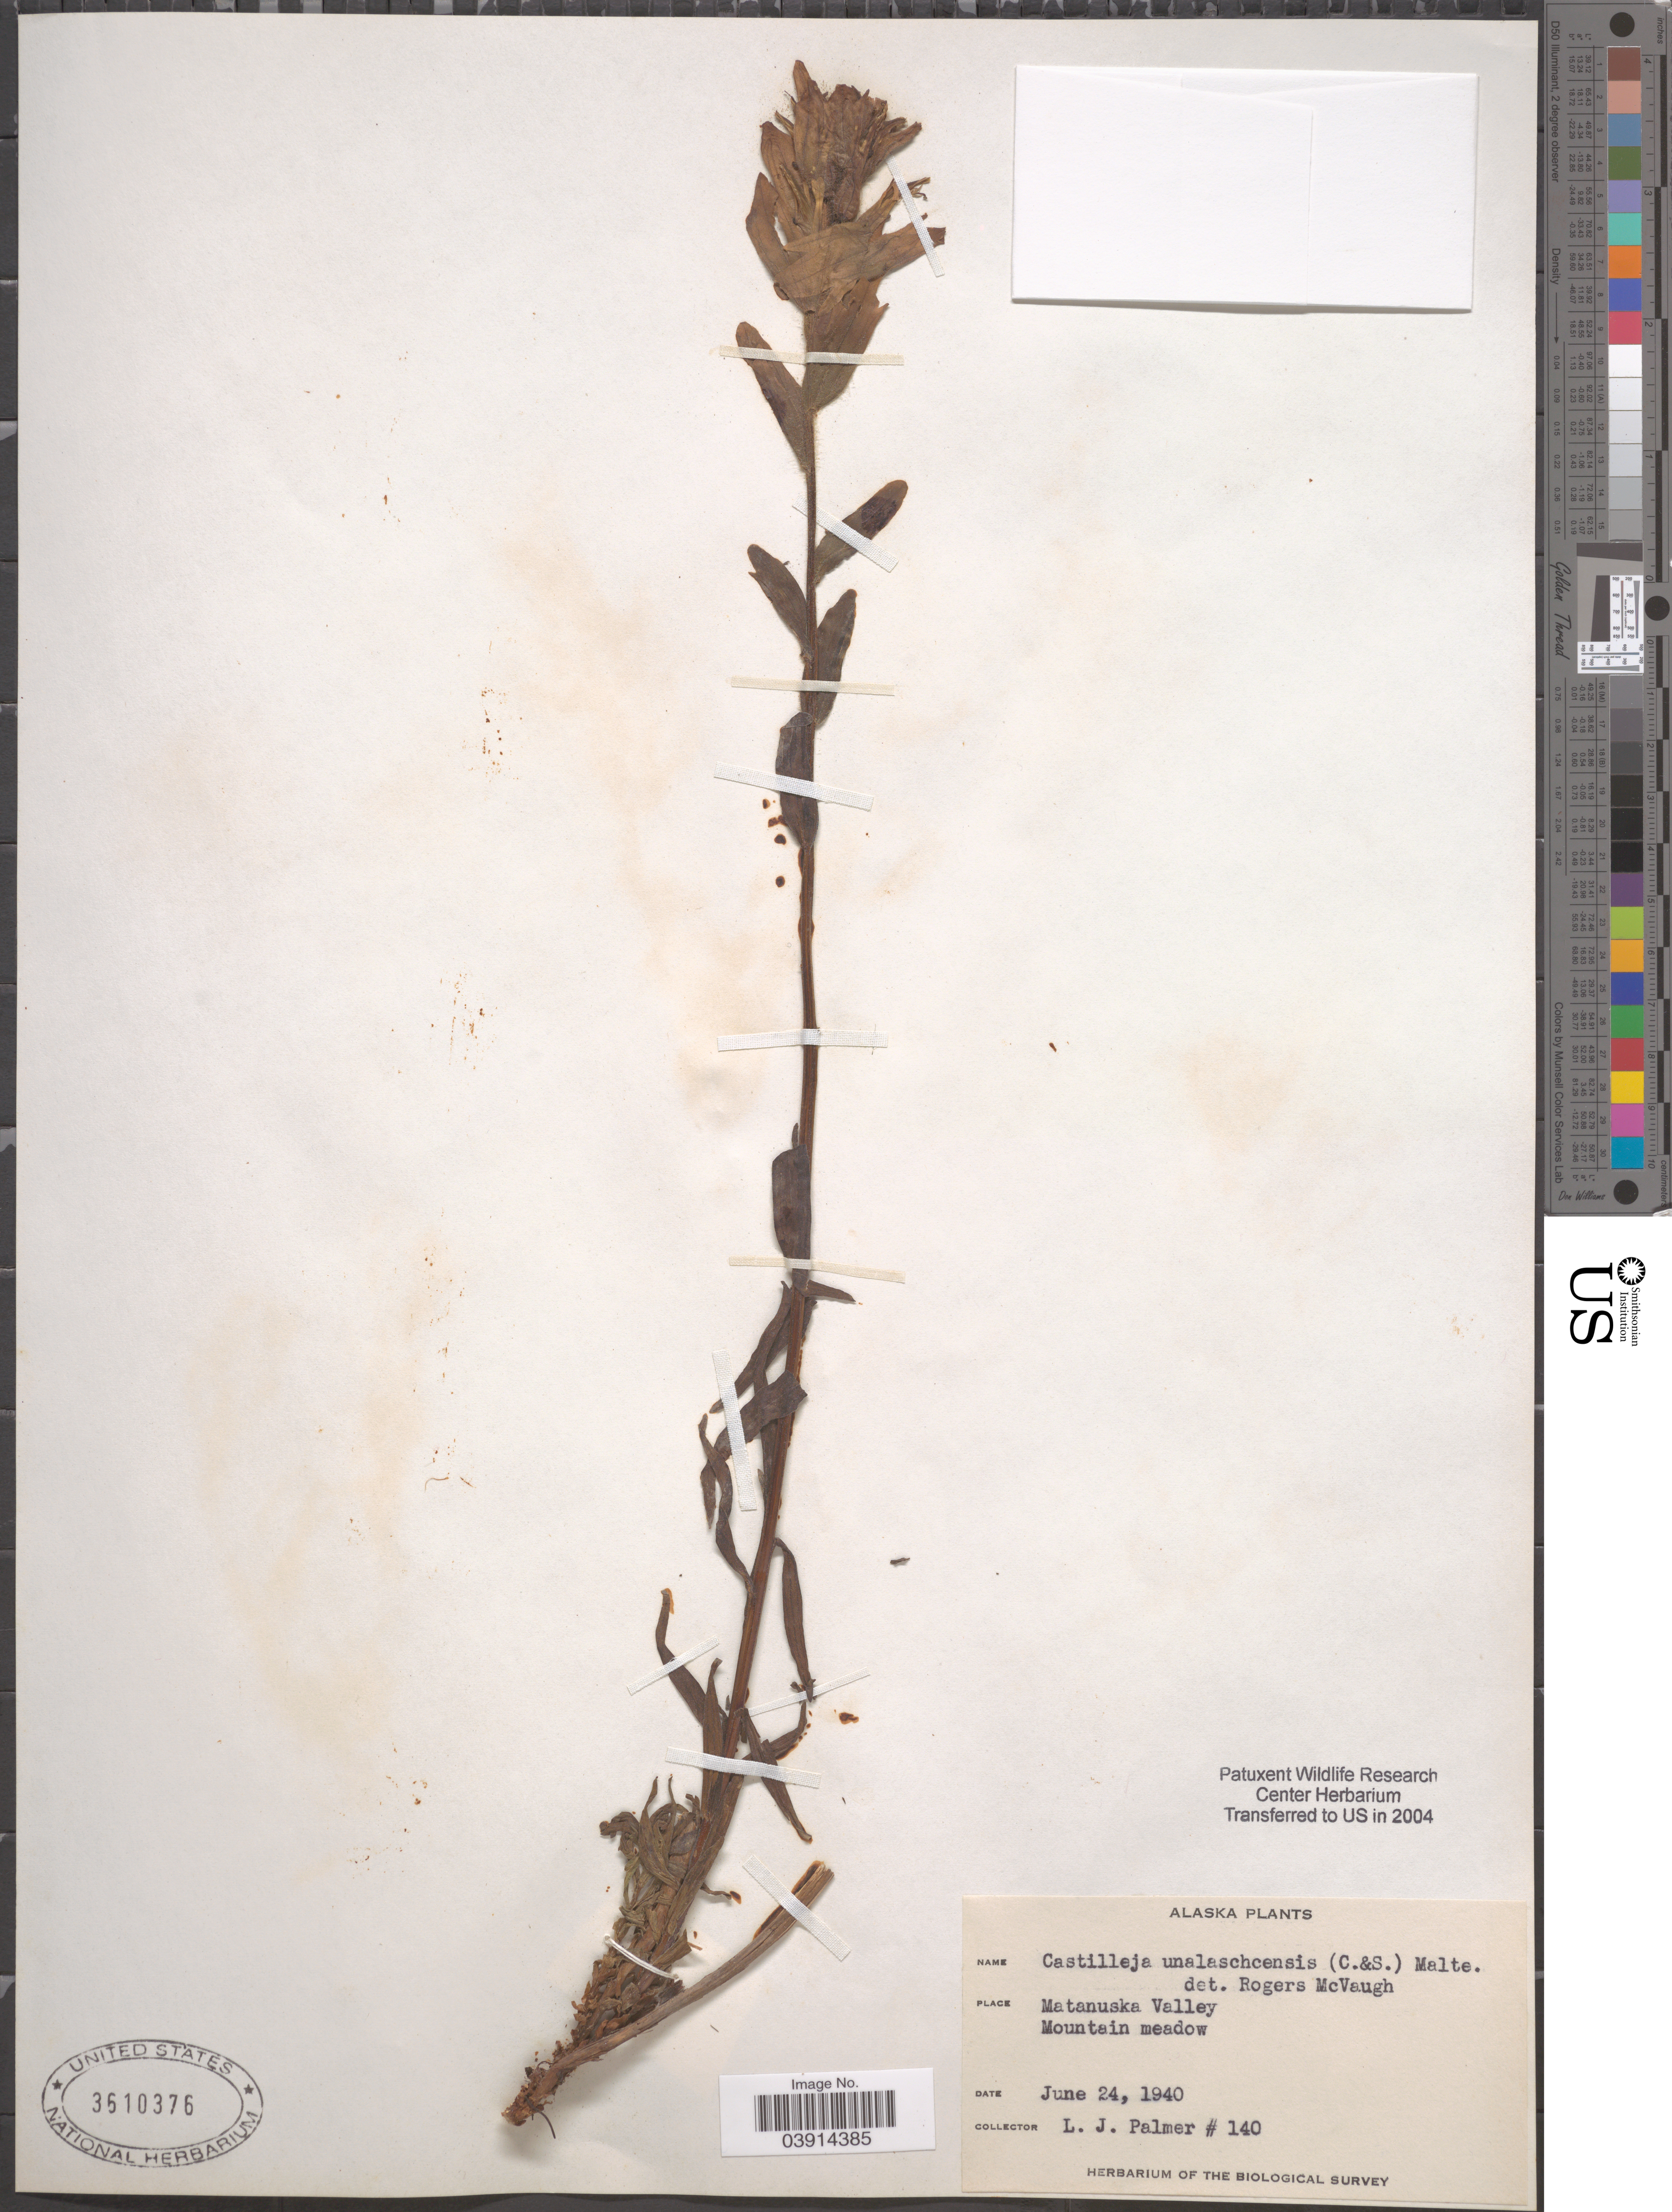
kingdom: Plantae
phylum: Tracheophyta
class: Magnoliopsida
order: Lamiales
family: Orobanchaceae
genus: Castilleja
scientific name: Castilleja unalaschcensis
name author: (Cham. & Schltdl.) Malte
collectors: L. J. Palmer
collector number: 140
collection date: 1940-06-24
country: United States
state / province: Alaska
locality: Matanuska Valley. Mountain meadow.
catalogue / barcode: US 3610376